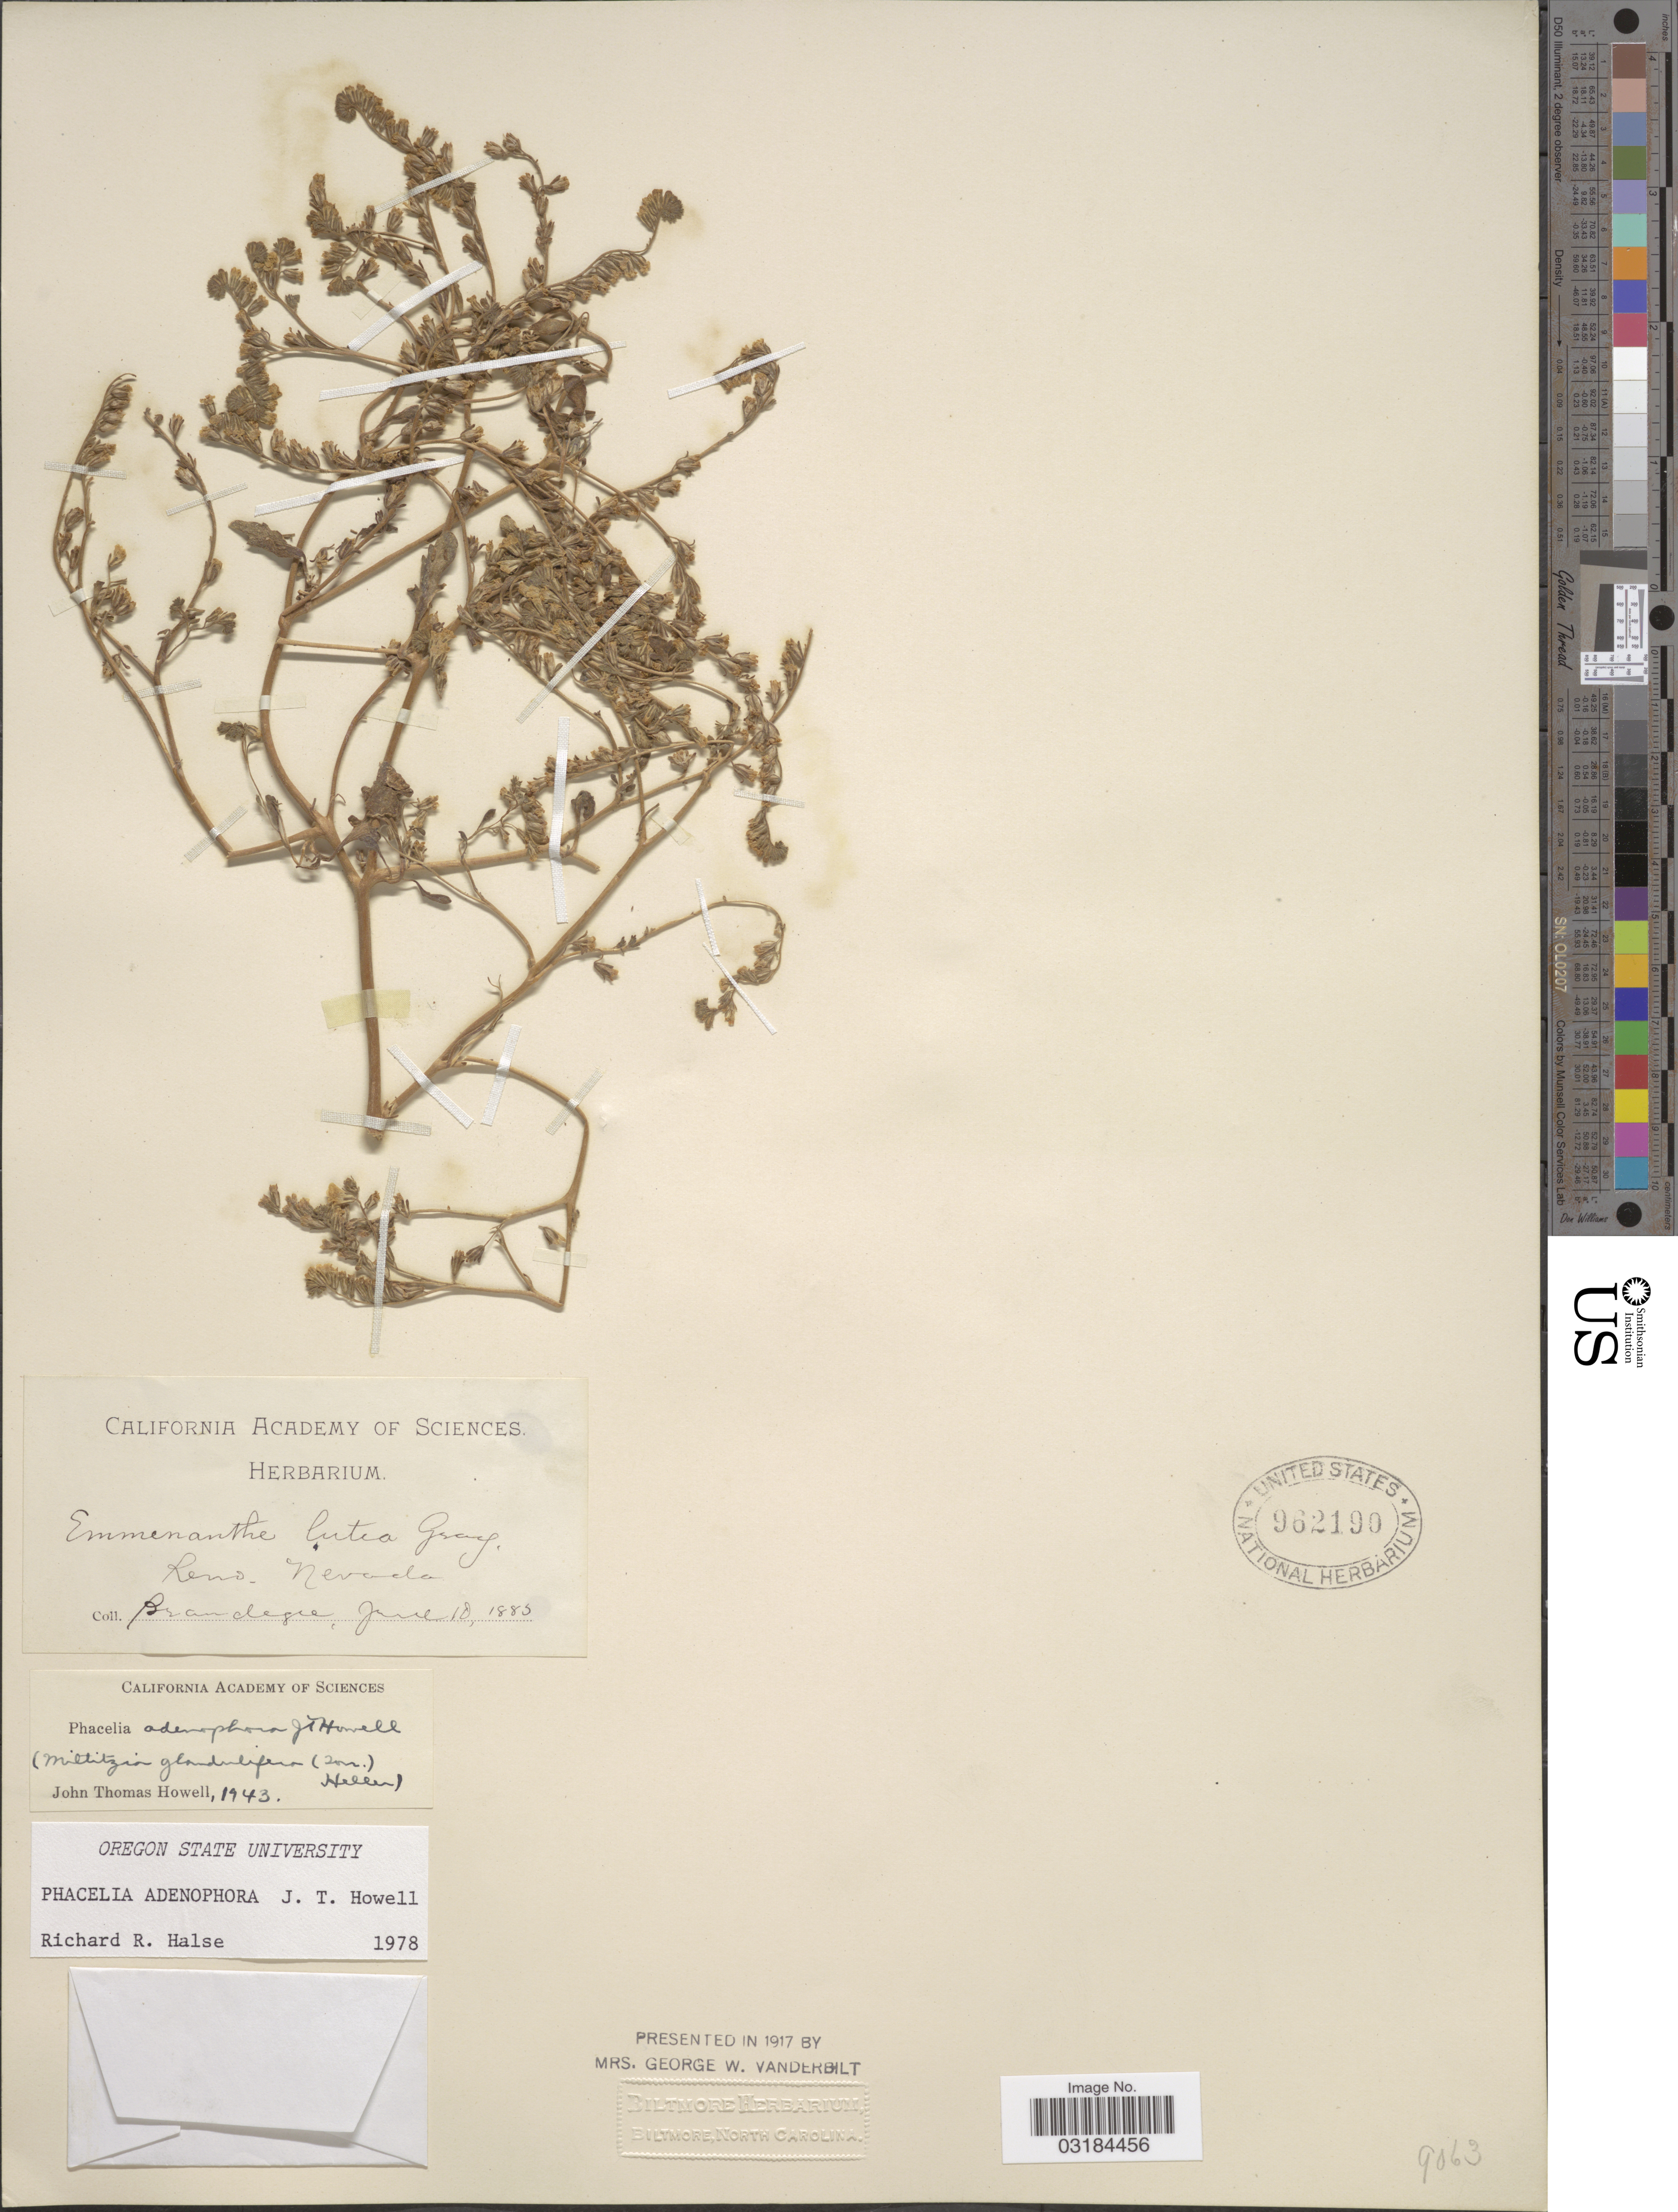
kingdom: Plantae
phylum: Tracheophyta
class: Magnoliopsida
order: Boraginales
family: Hydrophyllaceae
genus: Phacelia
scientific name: Phacelia adenophora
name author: J.T. Howell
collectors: -- Brandegee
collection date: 1883-06-18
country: United States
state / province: Nevada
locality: Reno.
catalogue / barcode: US 962190